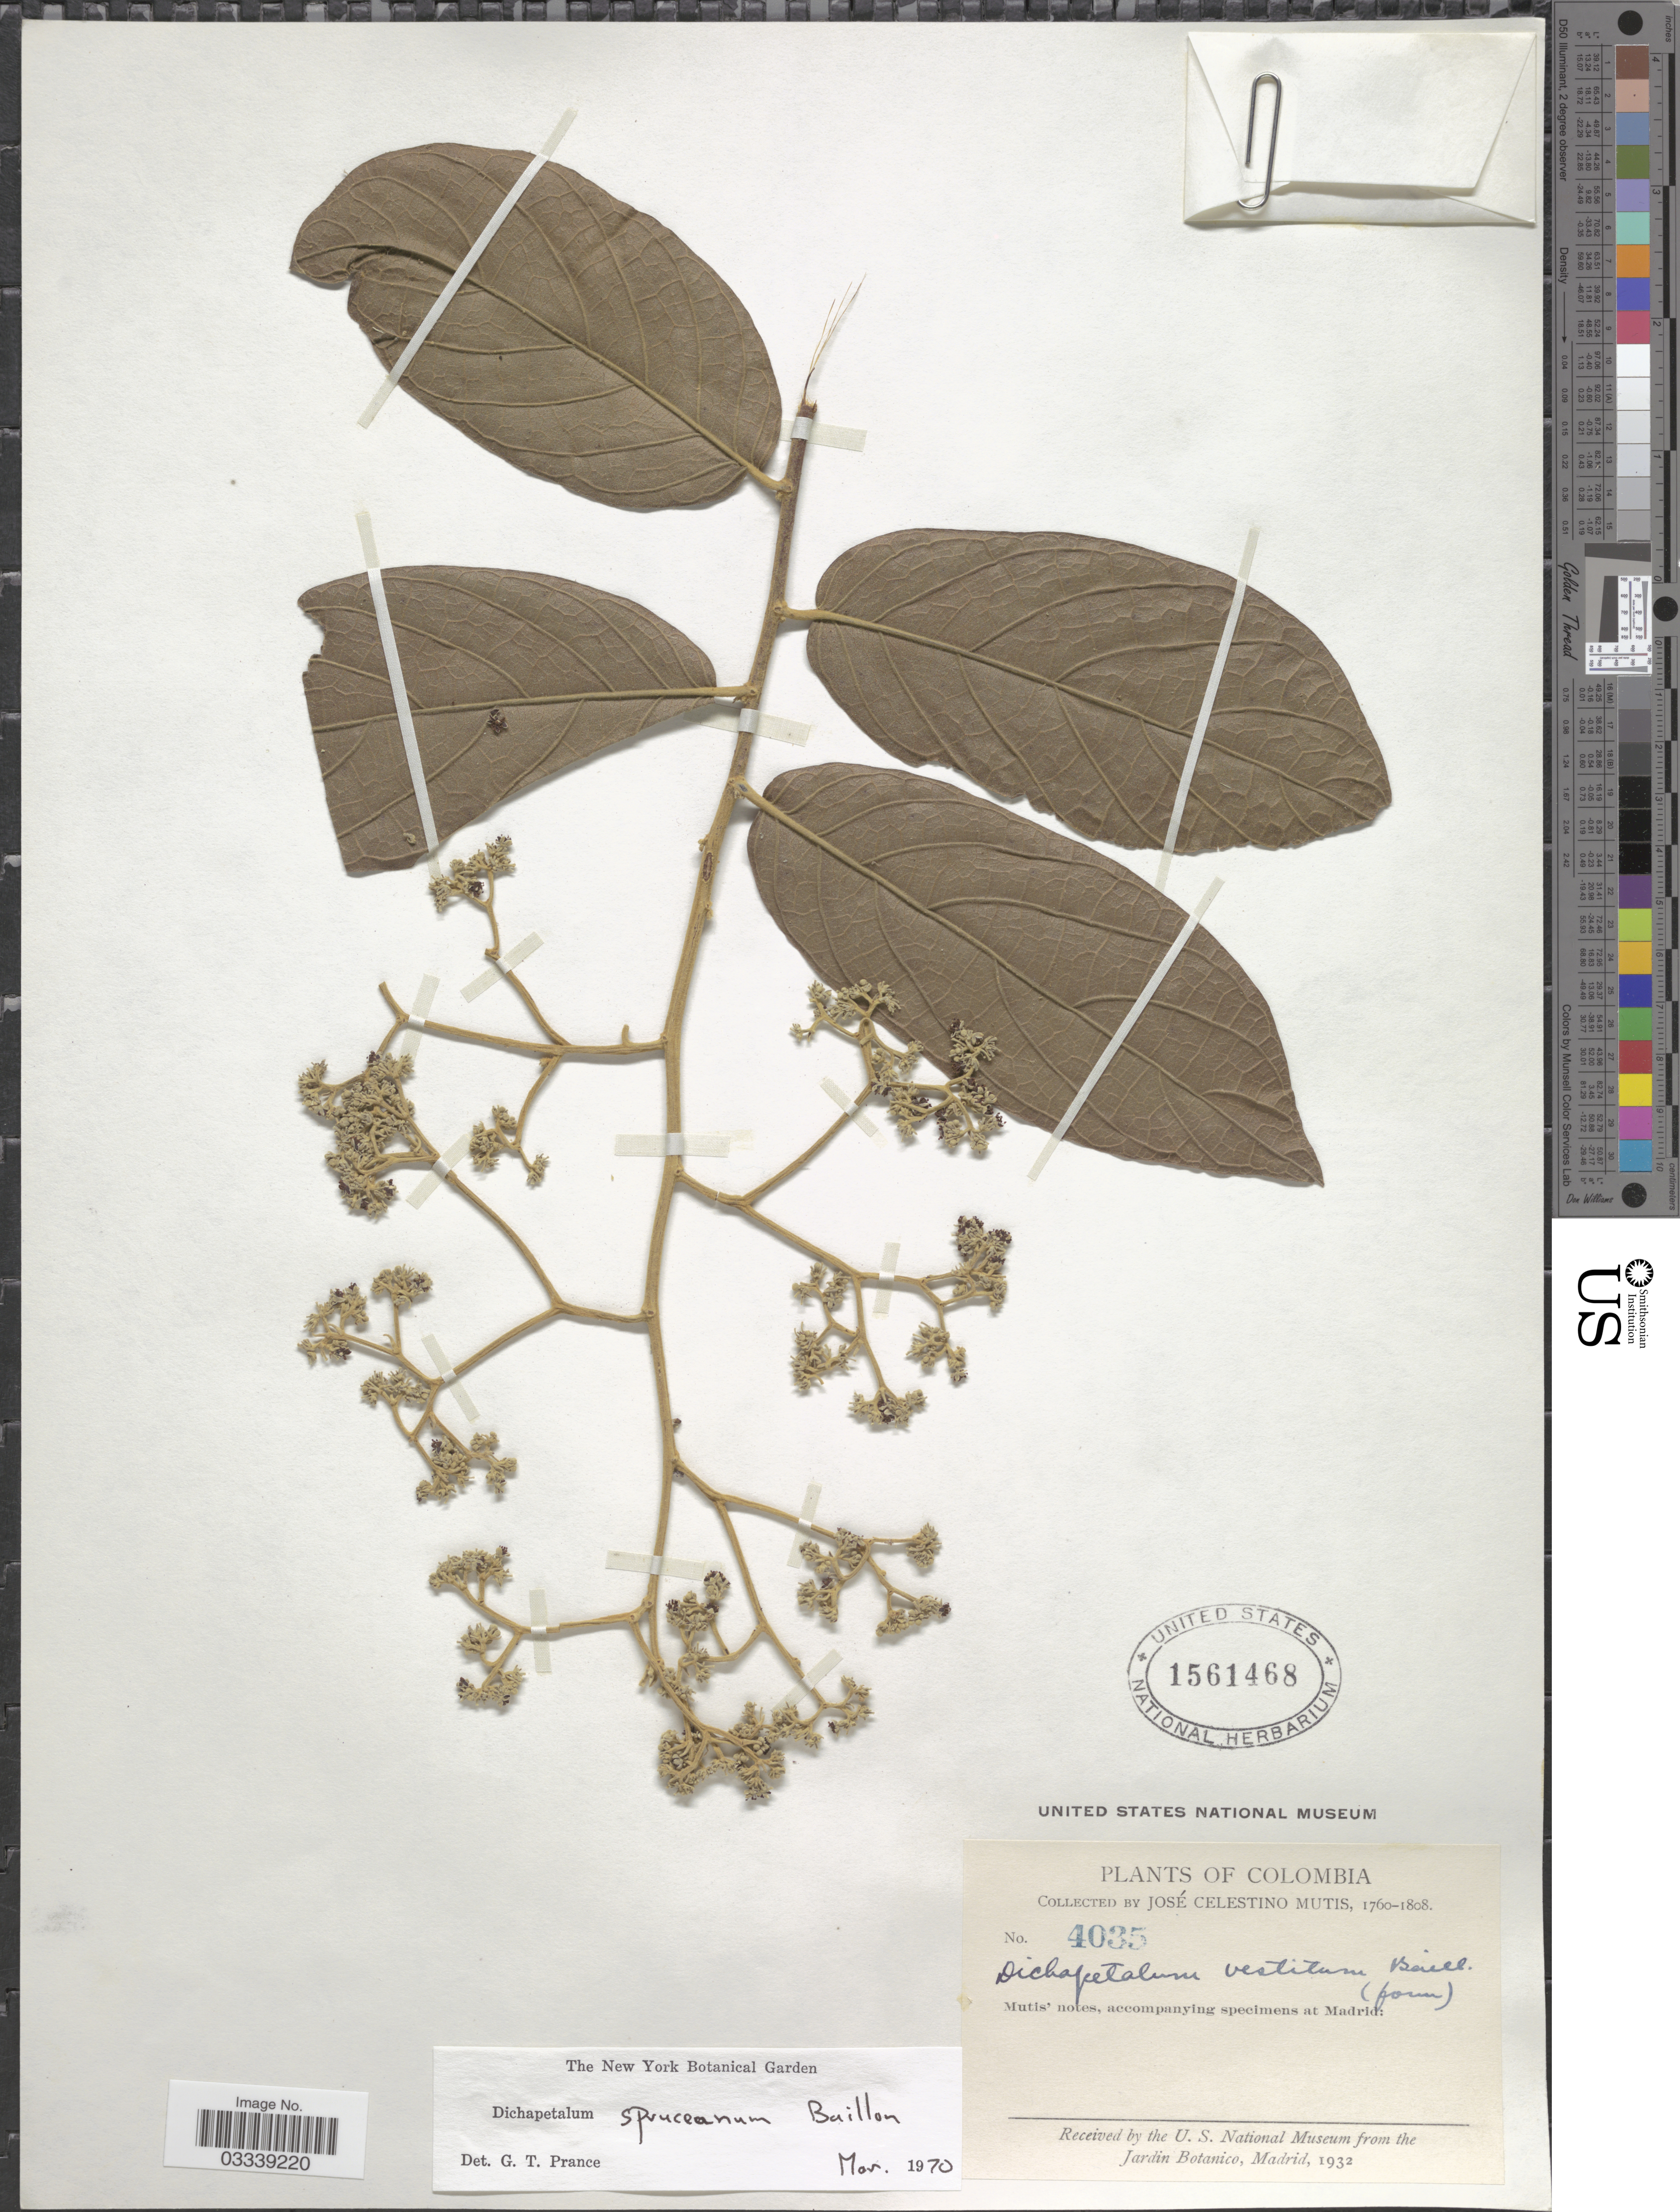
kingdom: Plantae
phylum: Tracheophyta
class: Magnoliopsida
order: Malpighiales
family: Dichapetalaceae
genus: Dichapetalum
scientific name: Dichapetalum spruceanum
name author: Baill.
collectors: J. C. B. Mutis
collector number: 4035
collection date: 1760/1808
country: Colombia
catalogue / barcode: US 1561468